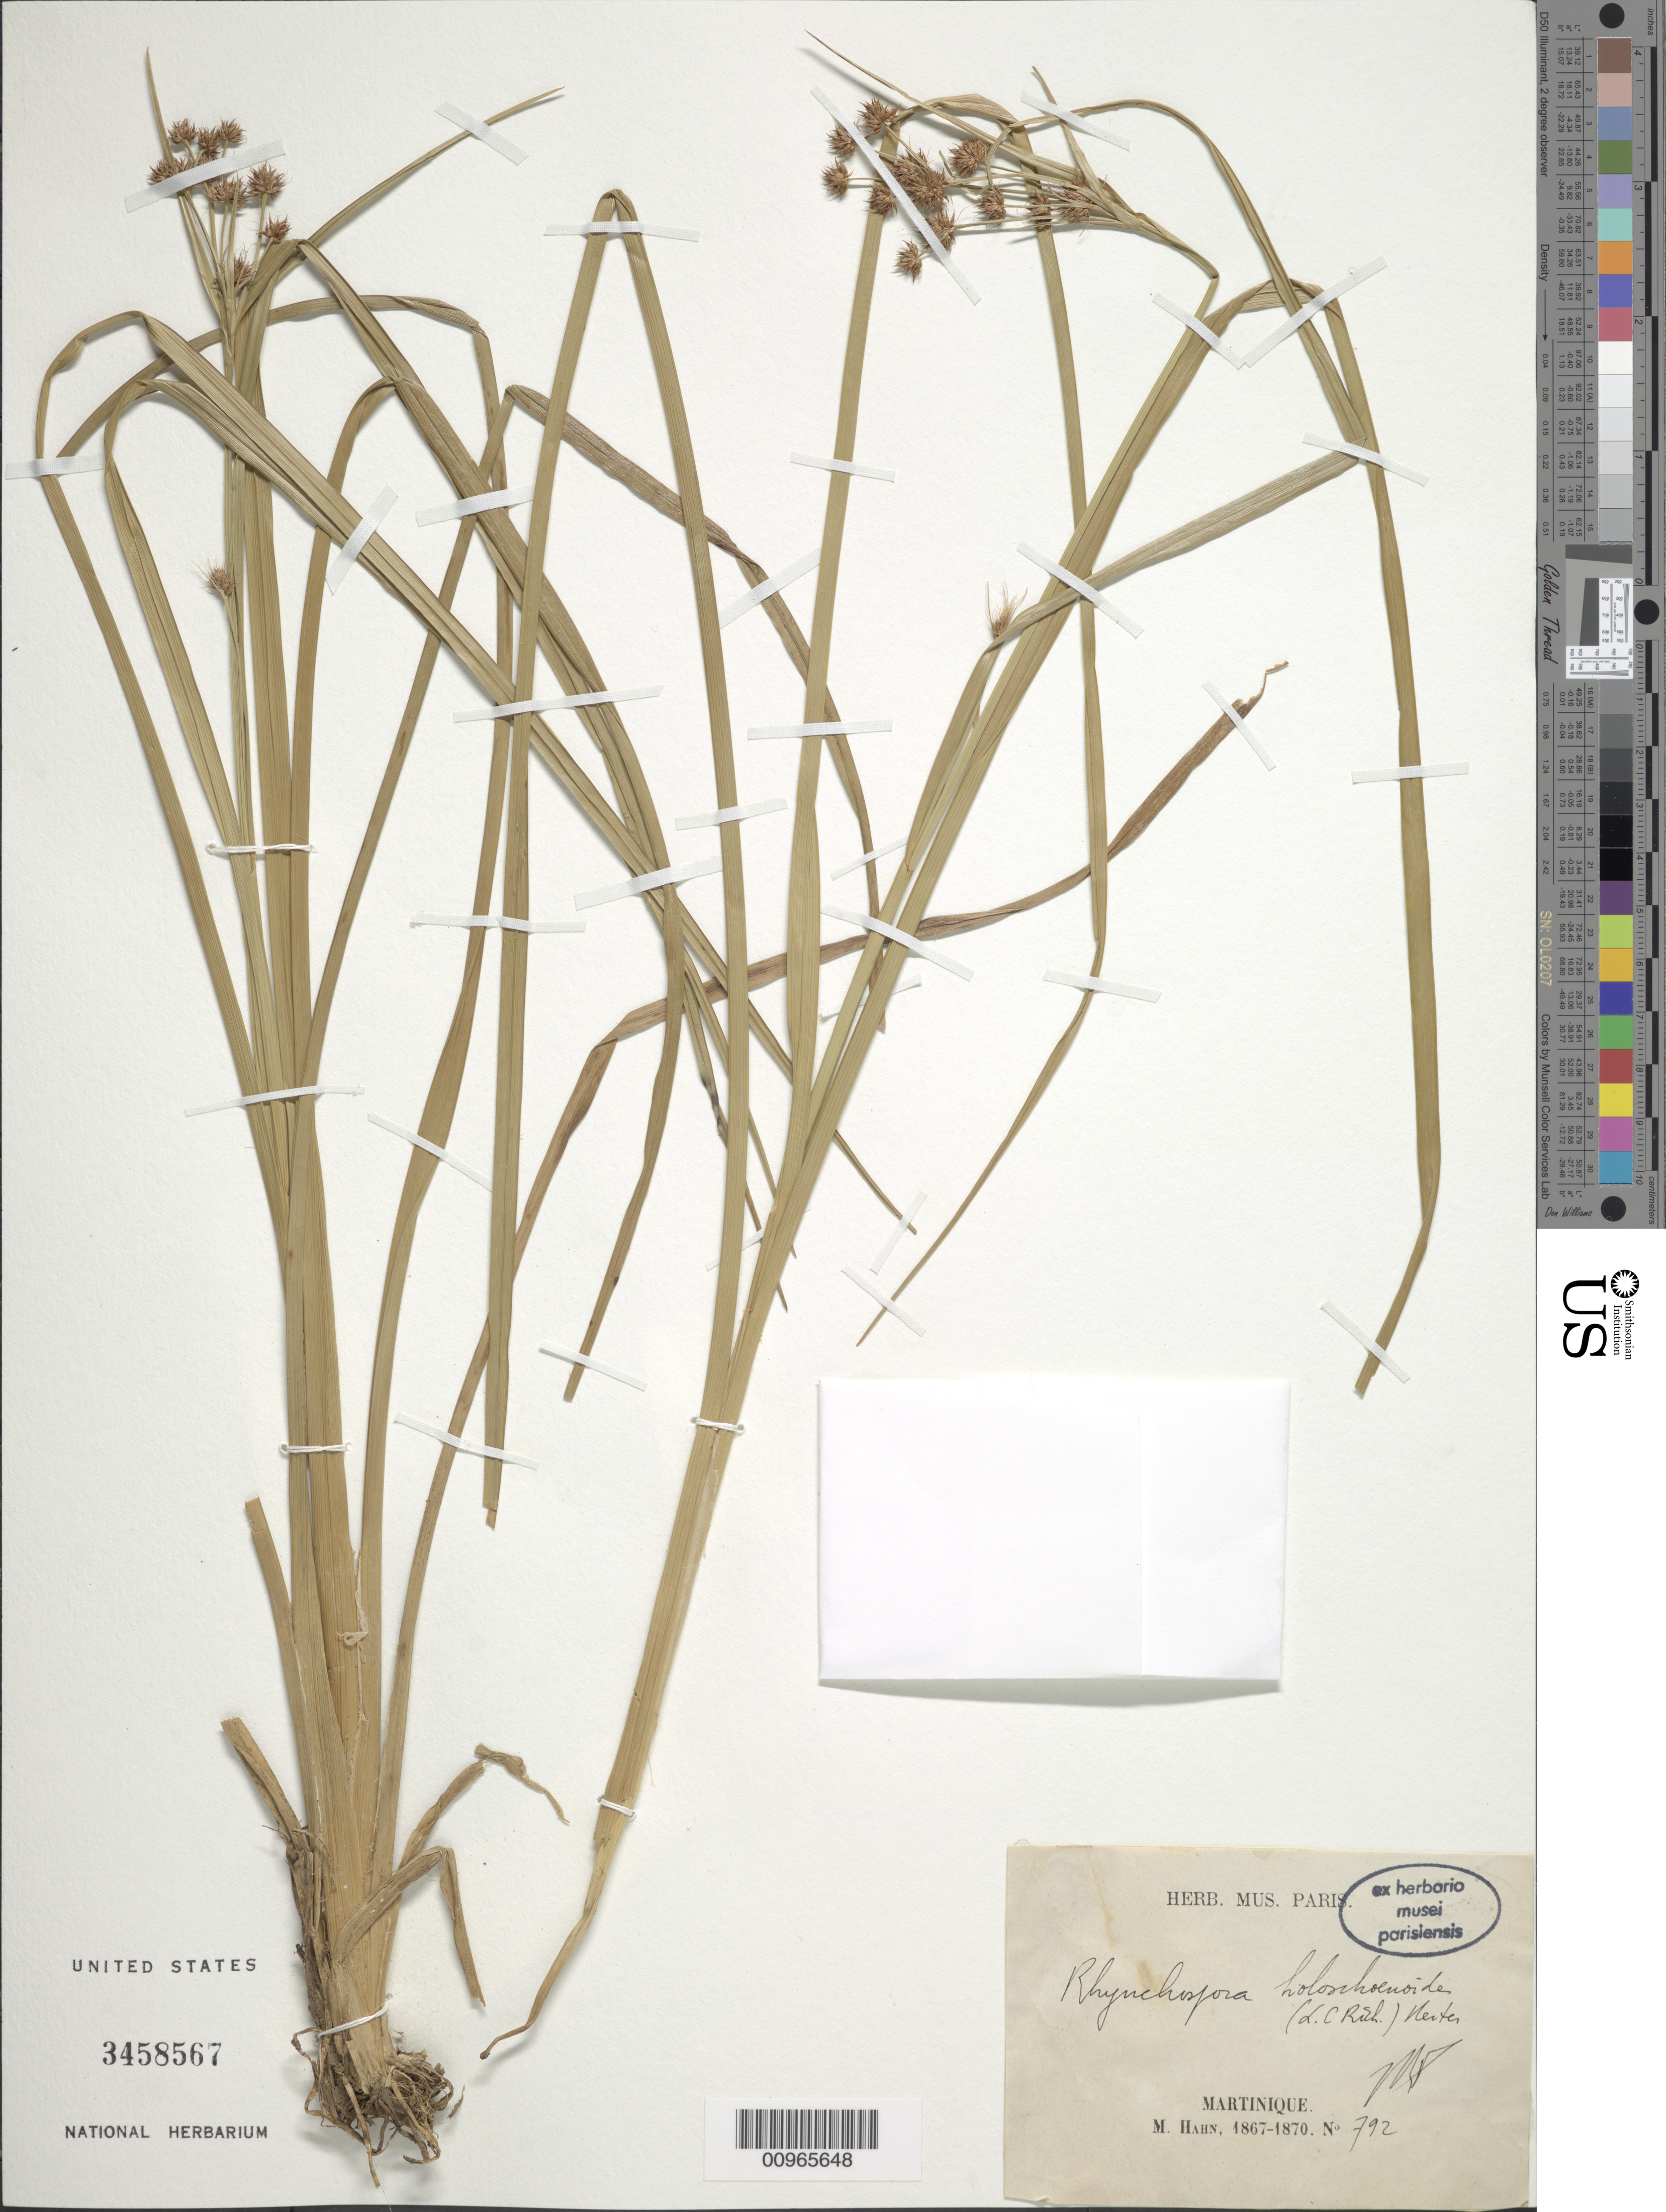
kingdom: Plantae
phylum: Tracheophyta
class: Liliopsida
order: Poales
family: Cyperaceae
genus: Rhynchospora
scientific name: Rhynchospora holoschoenoides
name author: (Rich.) Herter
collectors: M. Hahn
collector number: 792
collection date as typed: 1867 to -- --- 1870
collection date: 1867/1870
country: Martinique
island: Martinique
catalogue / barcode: US 3458567